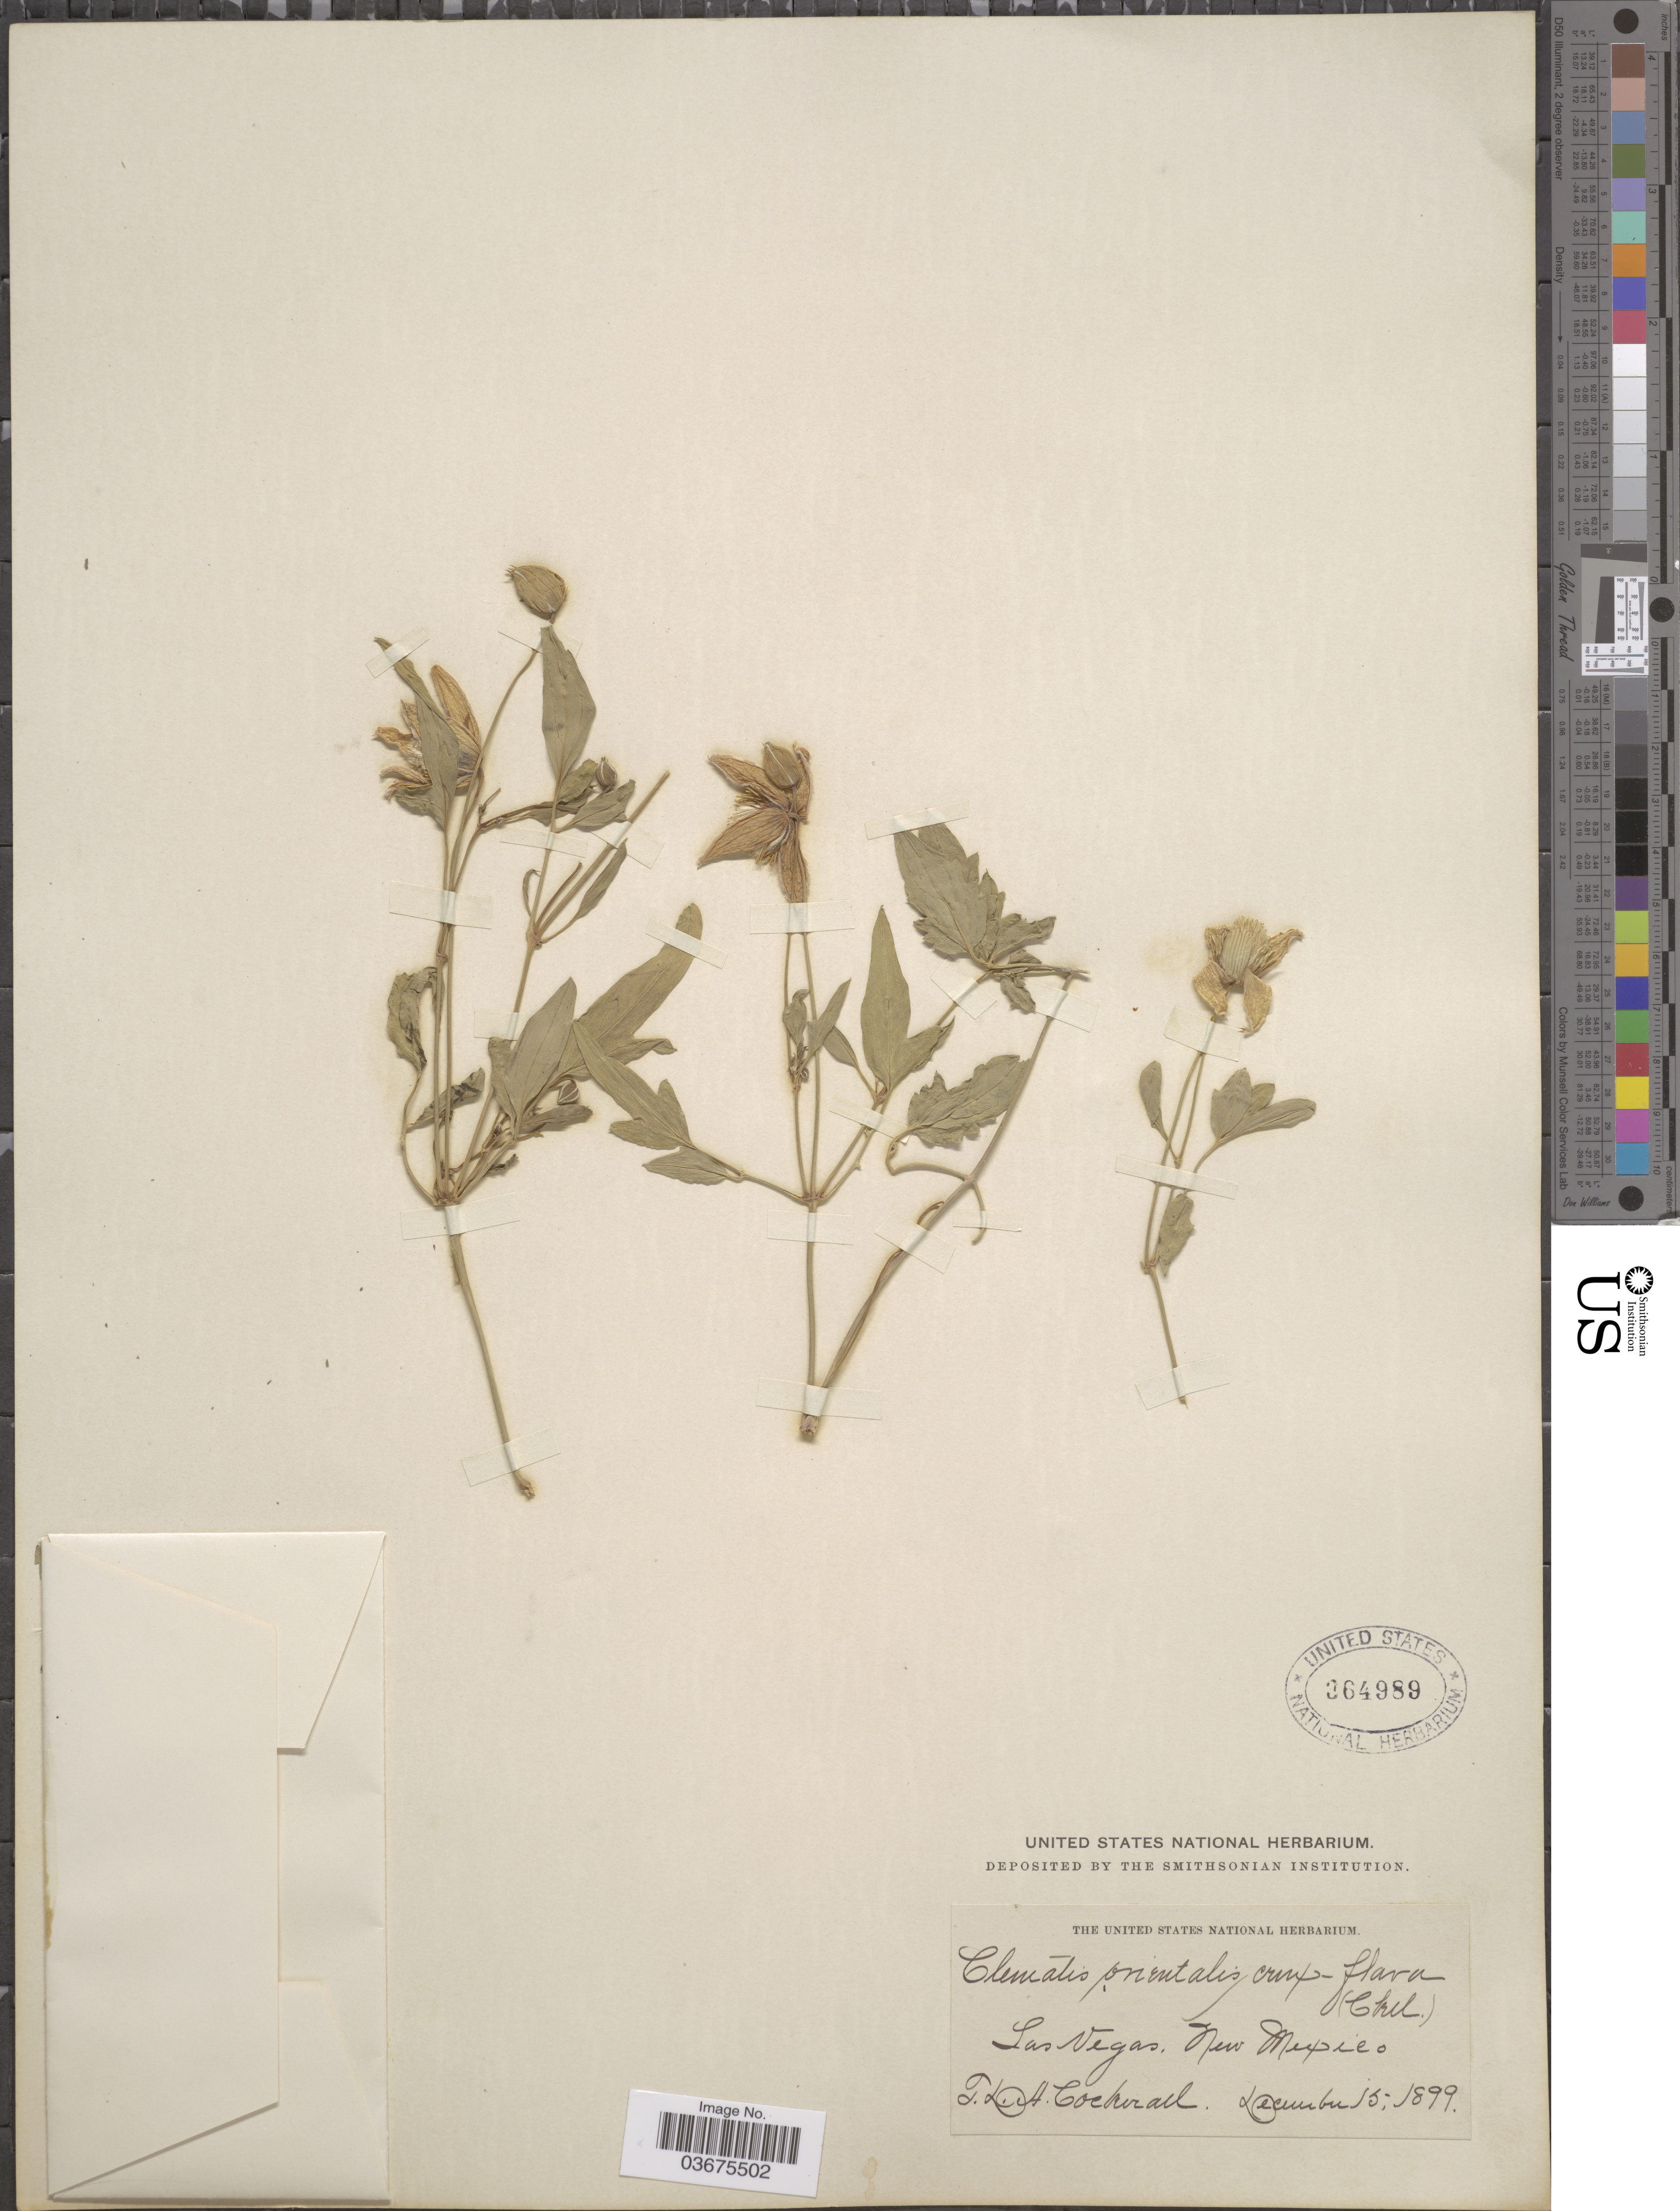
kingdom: Plantae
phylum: Tracheophyta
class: Magnoliopsida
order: Ranunculales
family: Ranunculaceae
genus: Clematis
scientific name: Clematis orientalis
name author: L.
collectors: T. Cockerell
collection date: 1899-12-15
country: United States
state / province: New Mexico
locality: Las Vegas.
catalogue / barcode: US 364989